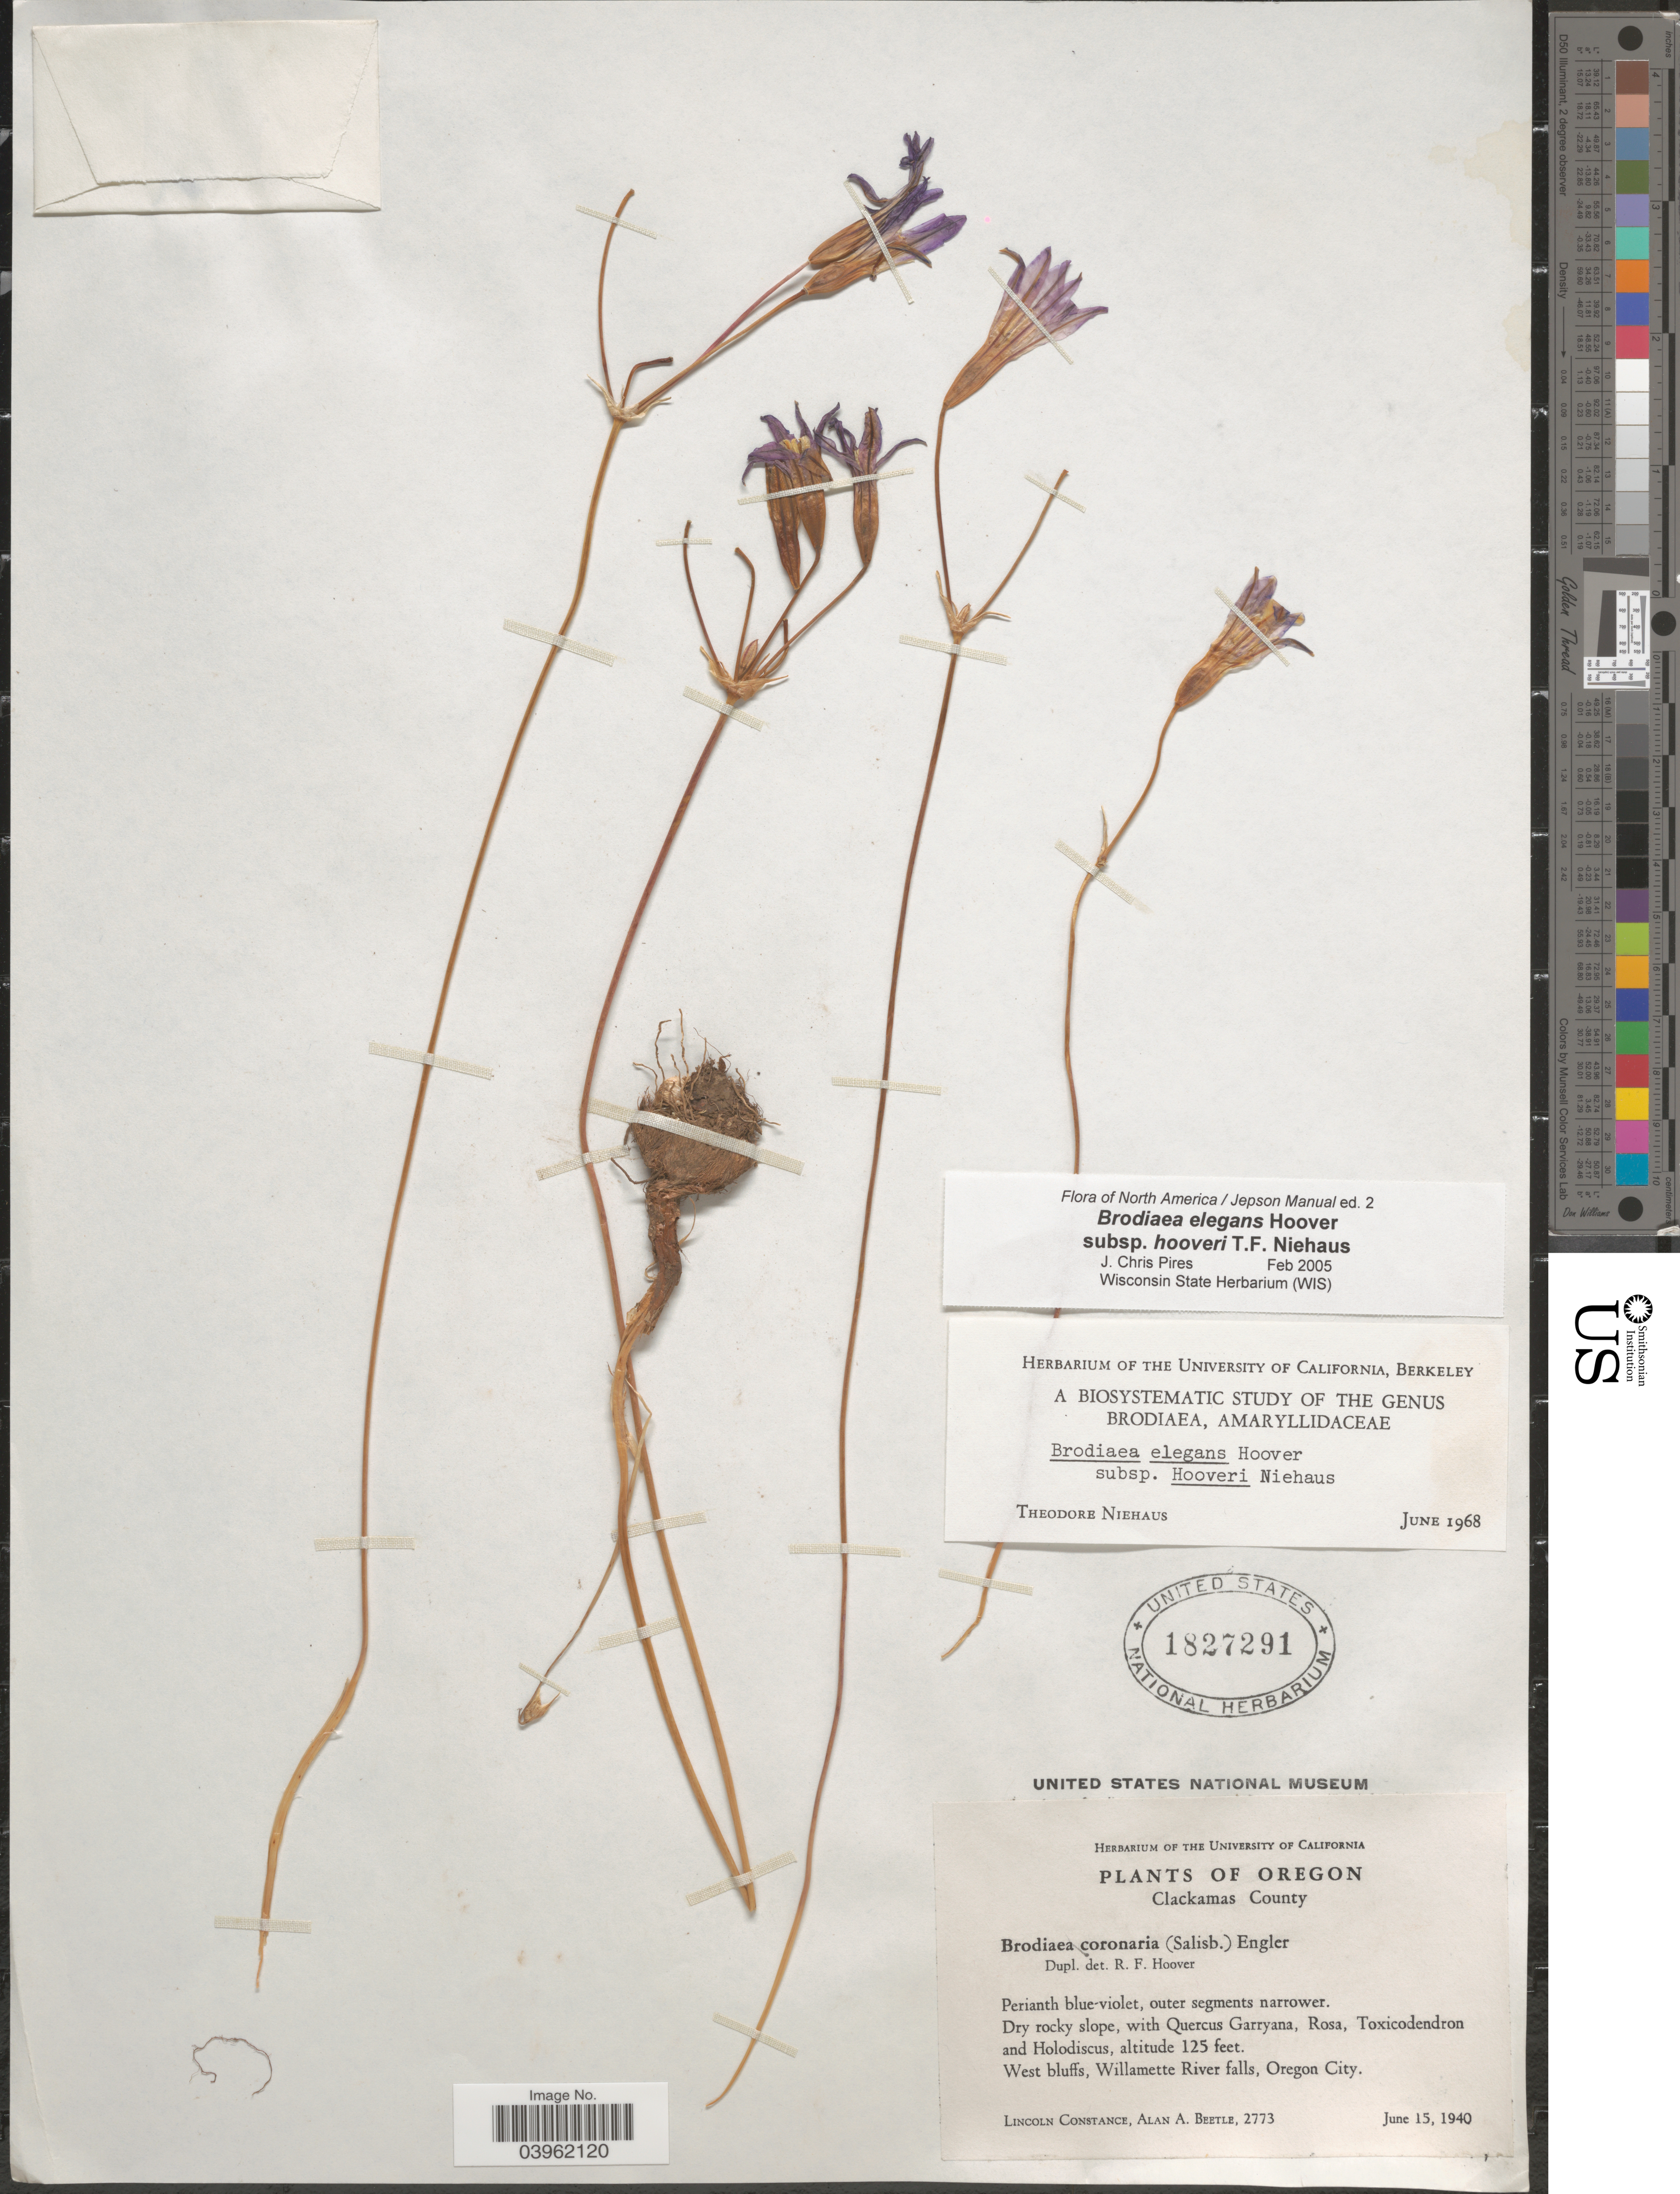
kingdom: Plantae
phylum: Tracheophyta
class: Liliopsida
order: Asparagales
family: Asparagaceae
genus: Brodiaea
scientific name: Brodiaea elegans subsp. hooveri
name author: T.F. Niehaus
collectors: L. Constance & A. A. Beetle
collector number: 2773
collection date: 1940-06-15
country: United States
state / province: Oregon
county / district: Clackamas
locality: Clackamas County. West bluffs, Willamette River falls, Oregon City.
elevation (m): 38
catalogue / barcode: US 1827291